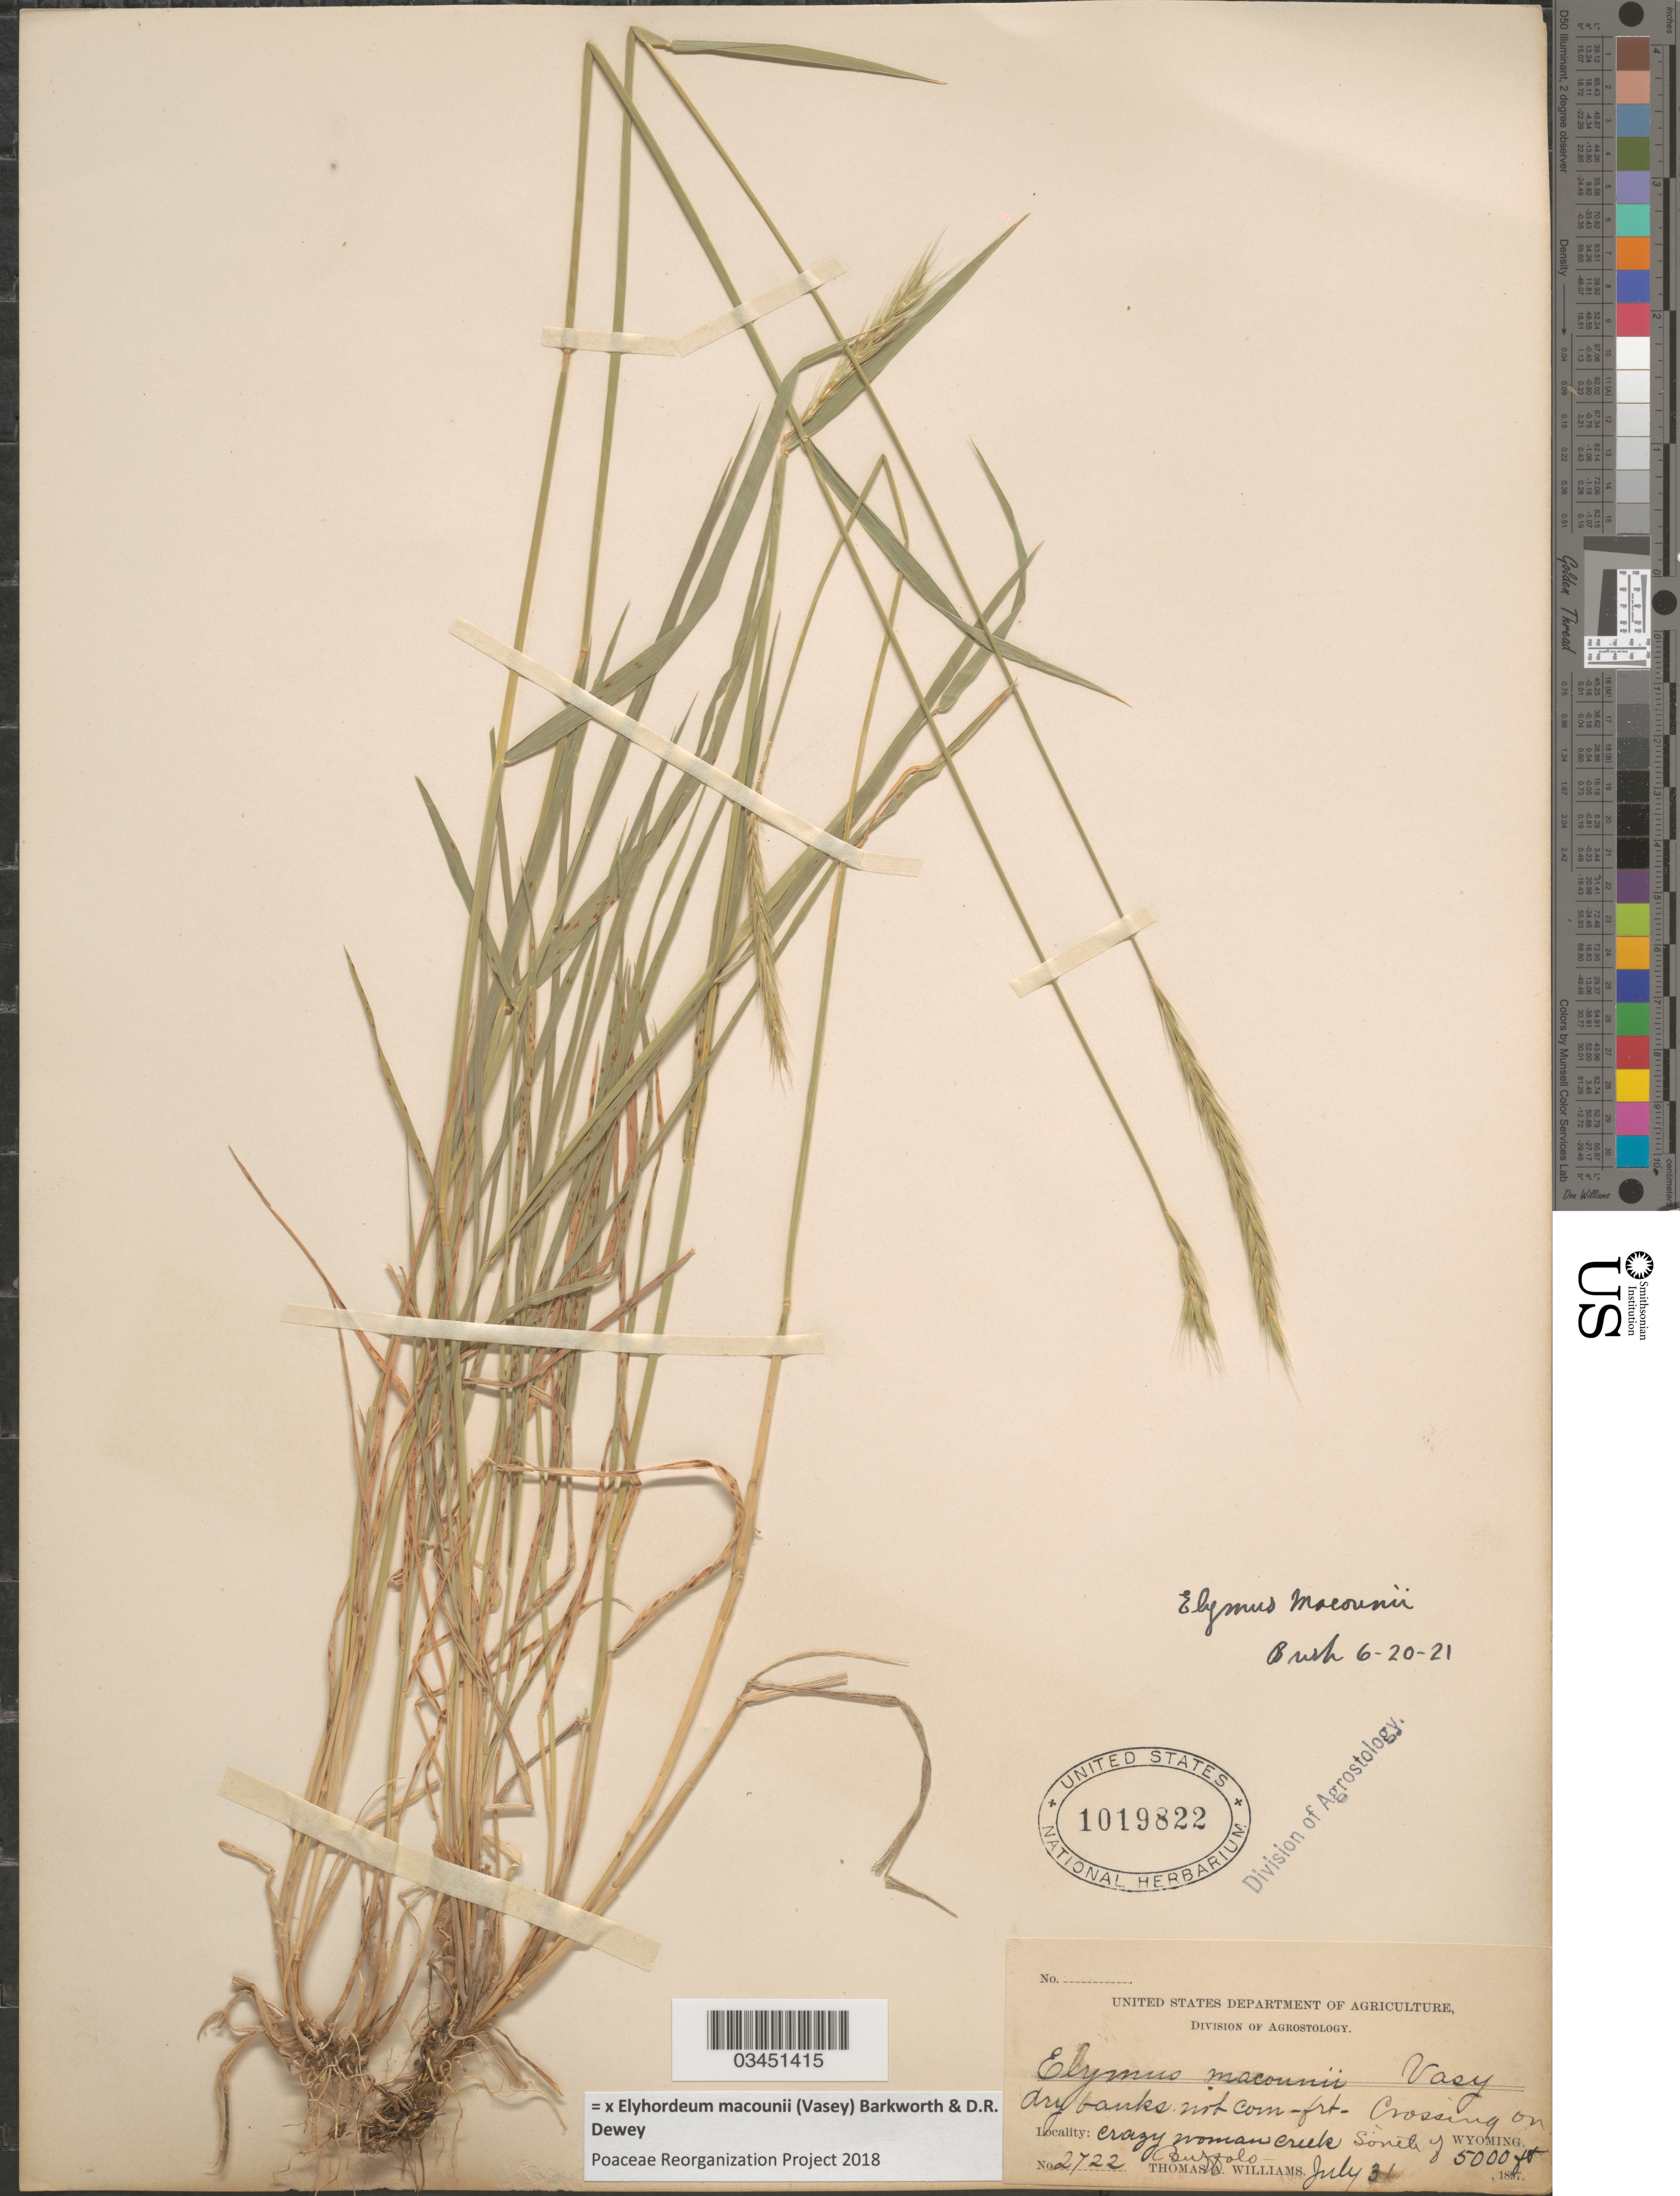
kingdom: Plantae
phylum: Tracheophyta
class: Liliopsida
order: Poales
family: Poaceae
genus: Elyhordeum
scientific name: x Elyhordeum macounii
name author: (Vasey) Barkworth & Dewey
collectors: T. A. Williams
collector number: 2722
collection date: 1897-07-31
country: United States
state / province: Wyoming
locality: Crossing on Crazy woman creek. South of Buffalo.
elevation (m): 1524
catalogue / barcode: US 1019822